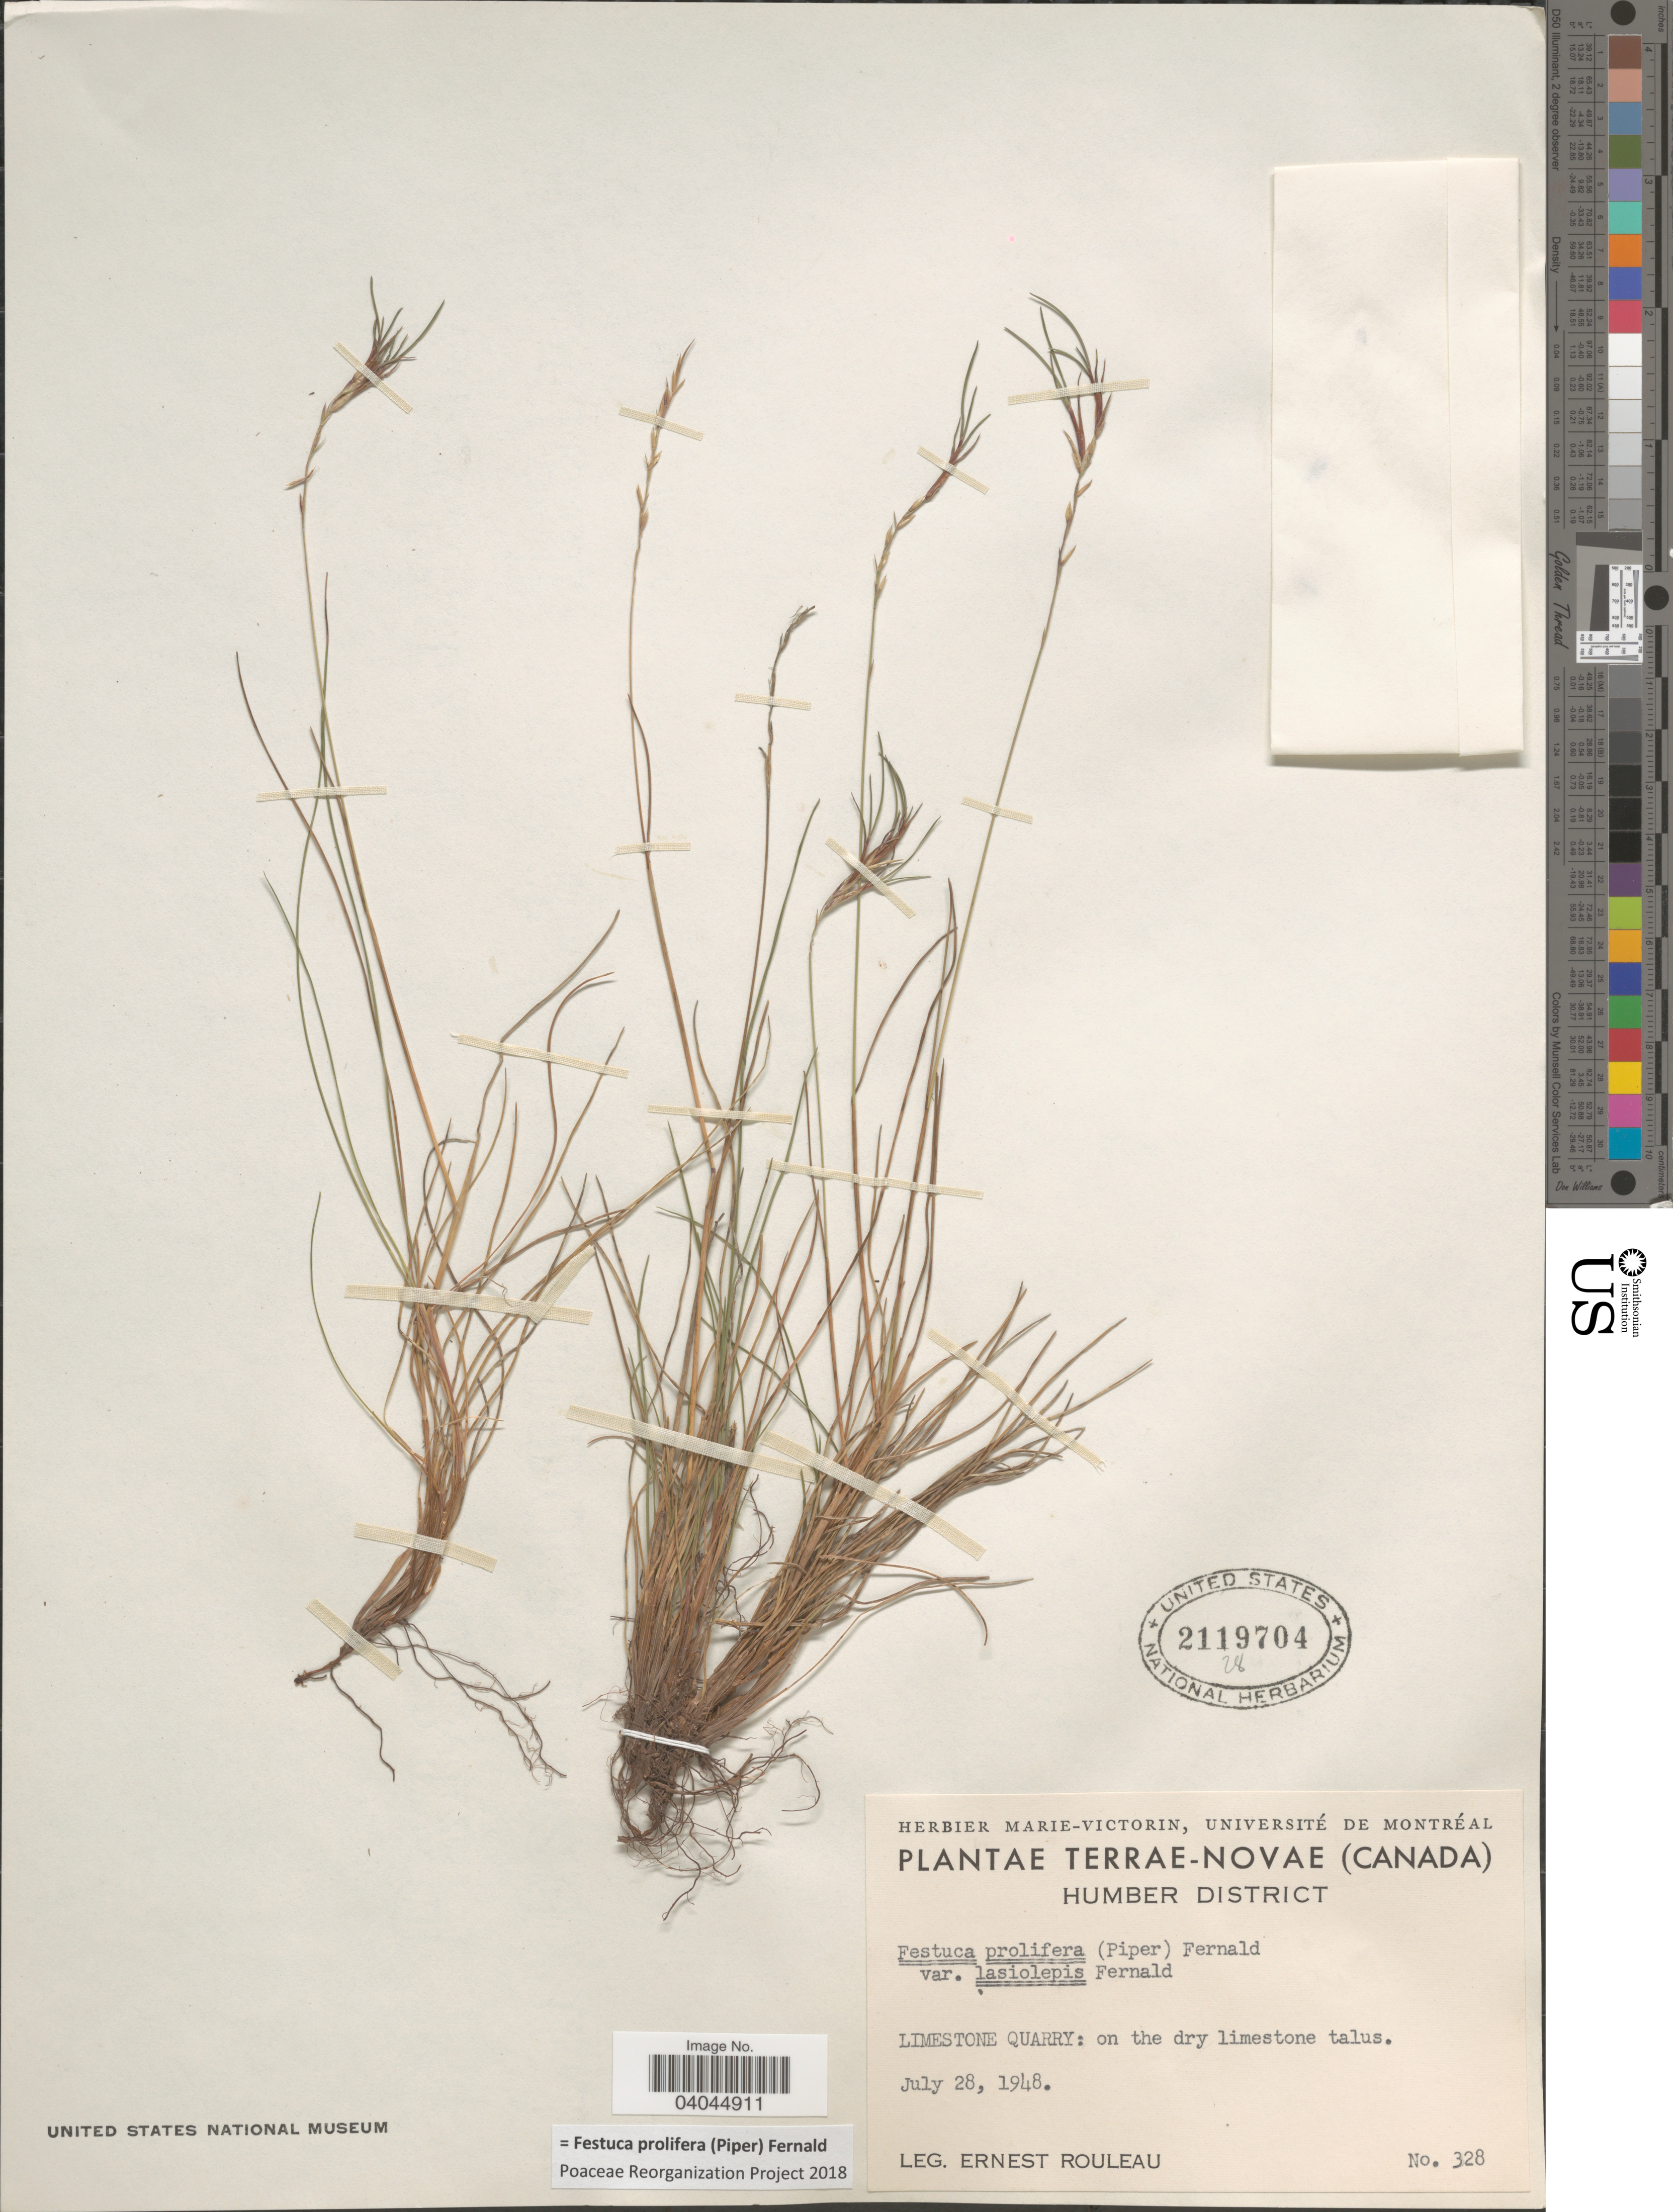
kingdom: Plantae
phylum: Tracheophyta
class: Liliopsida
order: Poales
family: Poaceae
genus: Festuca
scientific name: Festuca prolifera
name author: (Piper) Fernald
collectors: E. Rouleau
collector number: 328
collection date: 1948-07-28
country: Canada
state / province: Newfoundland and Labrador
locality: Terrae-Novae. Humber District. Limestone Quarry: on the dry limestone talus.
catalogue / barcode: US 2119704